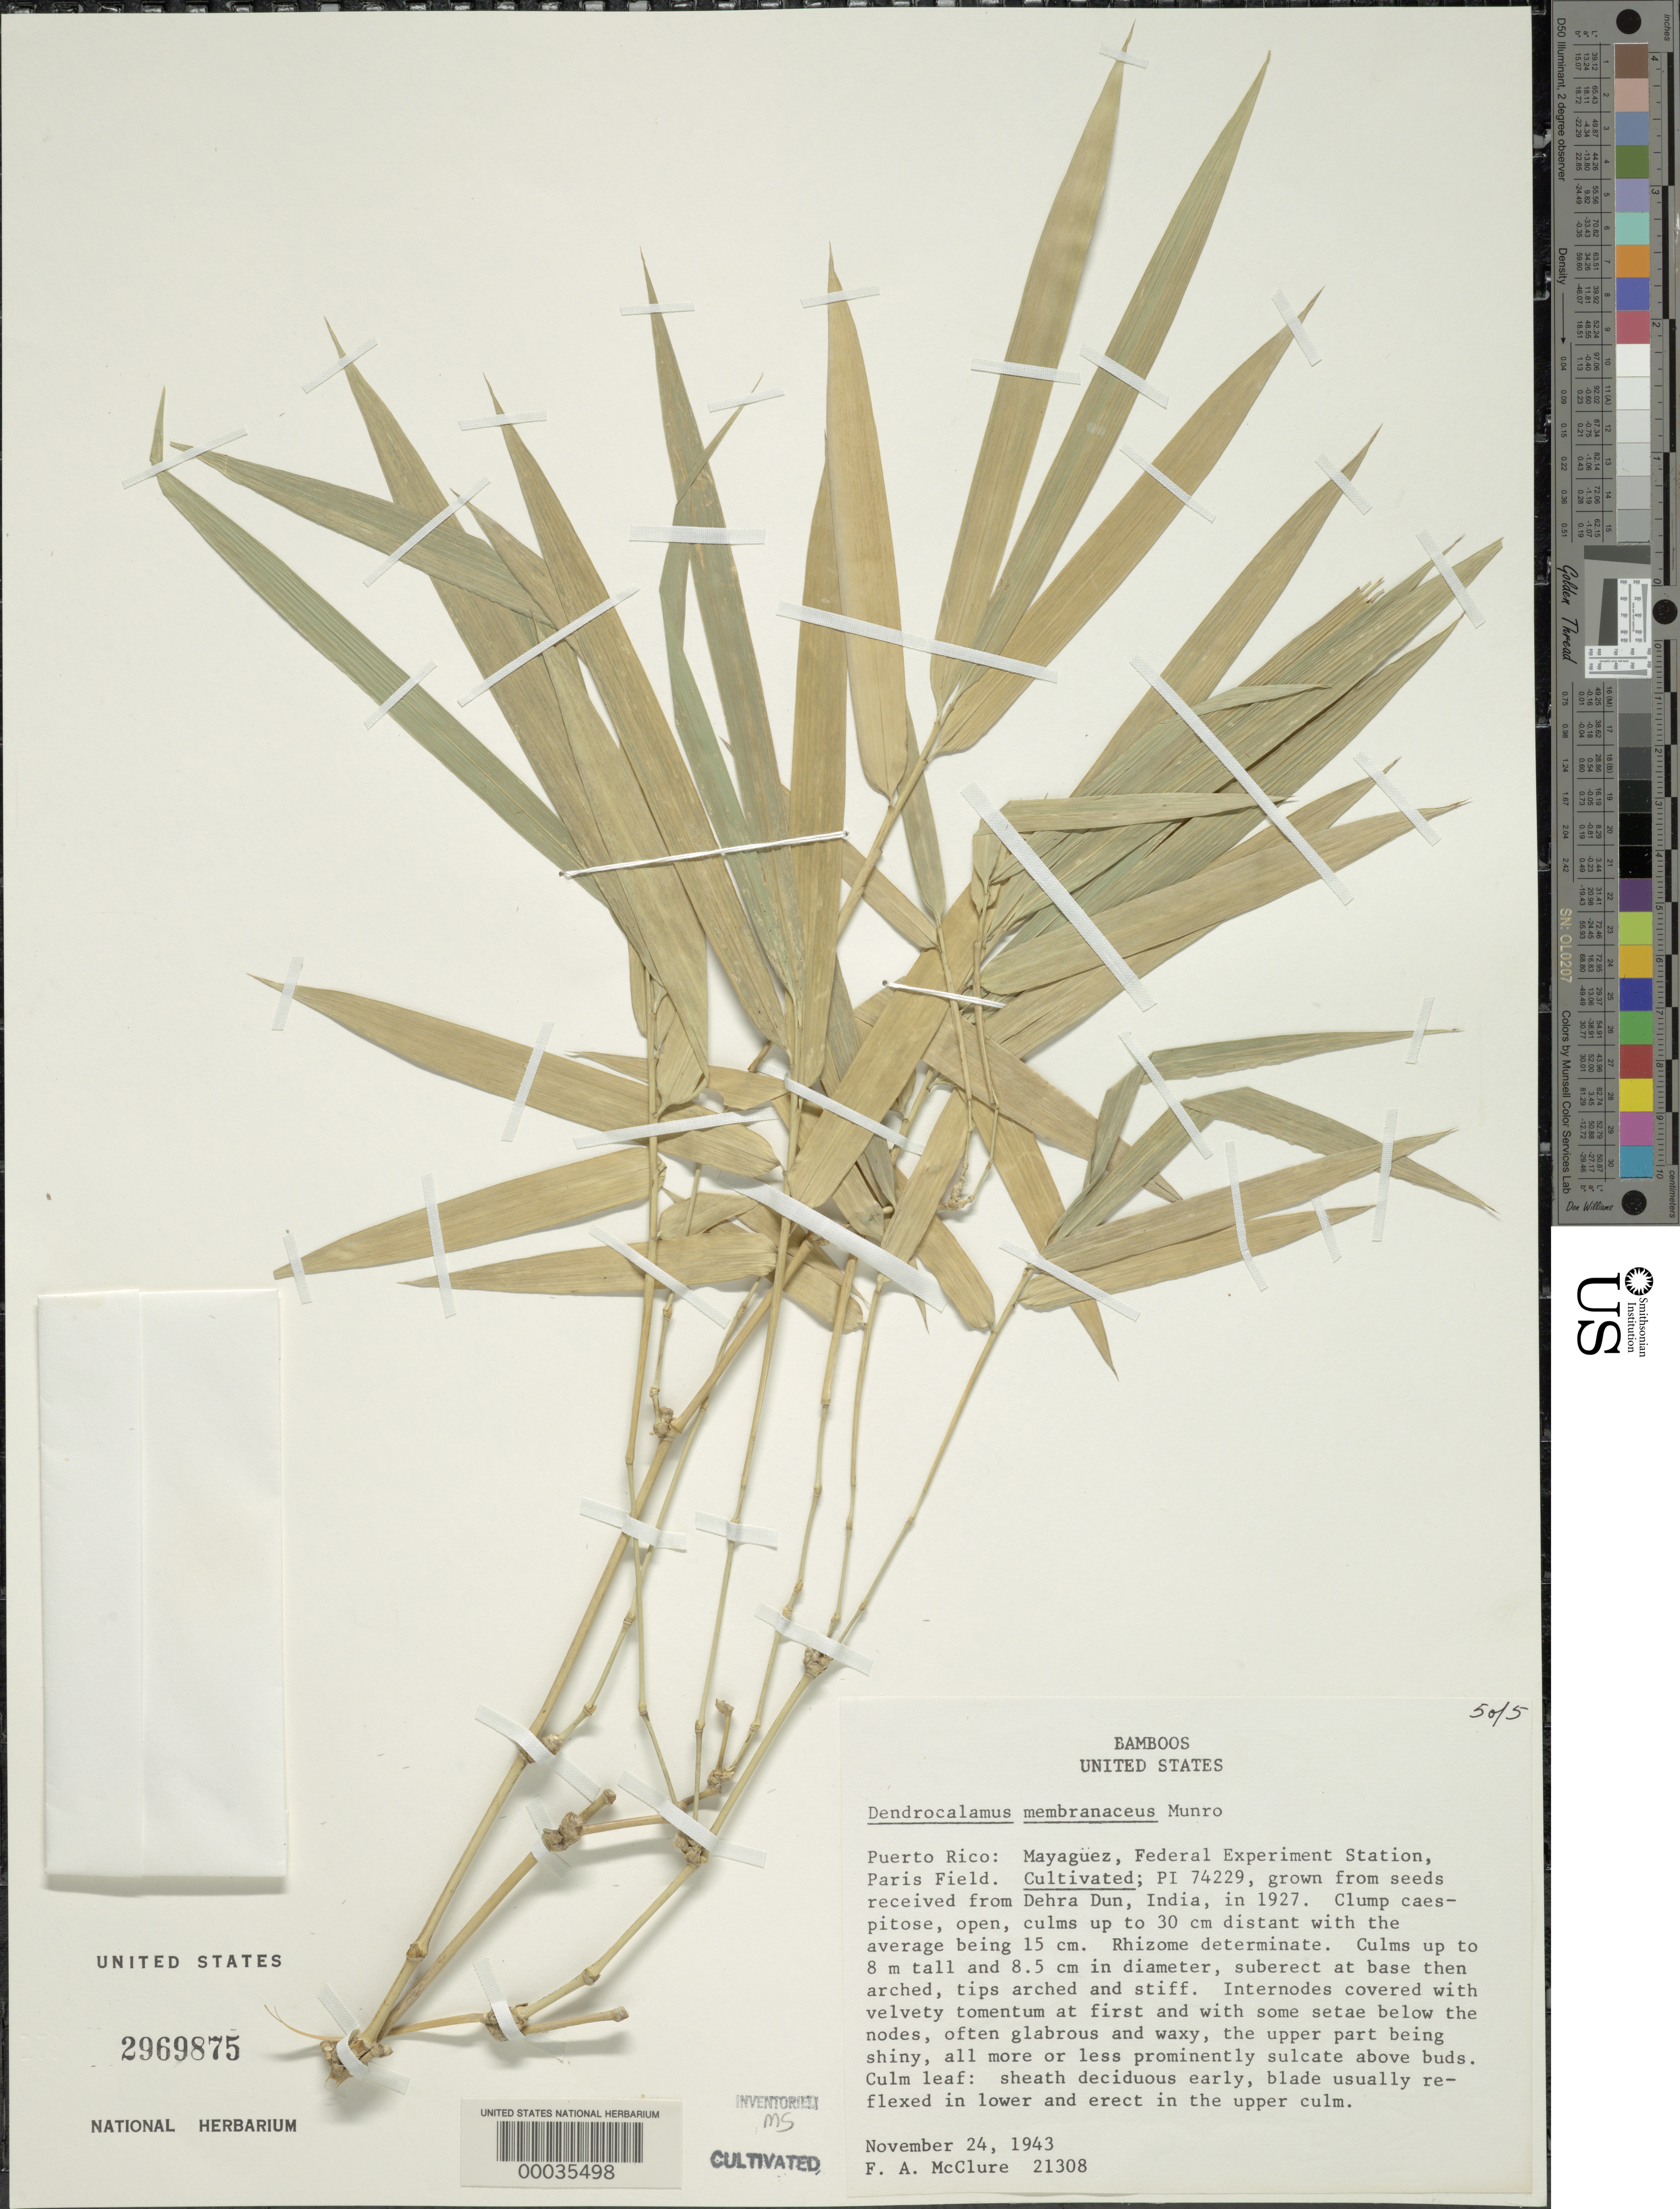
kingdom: Plantae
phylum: Tracheophyta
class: Liliopsida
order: Poales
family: Poaceae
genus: Dendrocalamus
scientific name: Dendrocalamus membranaceus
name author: Munro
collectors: F. A. McClure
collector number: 21308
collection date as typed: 24 Nov 1943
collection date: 1943-11-24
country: Puerto Rico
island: Greater Antilles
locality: Federal experimental station, paris field, mayaguez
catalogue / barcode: US 2969875